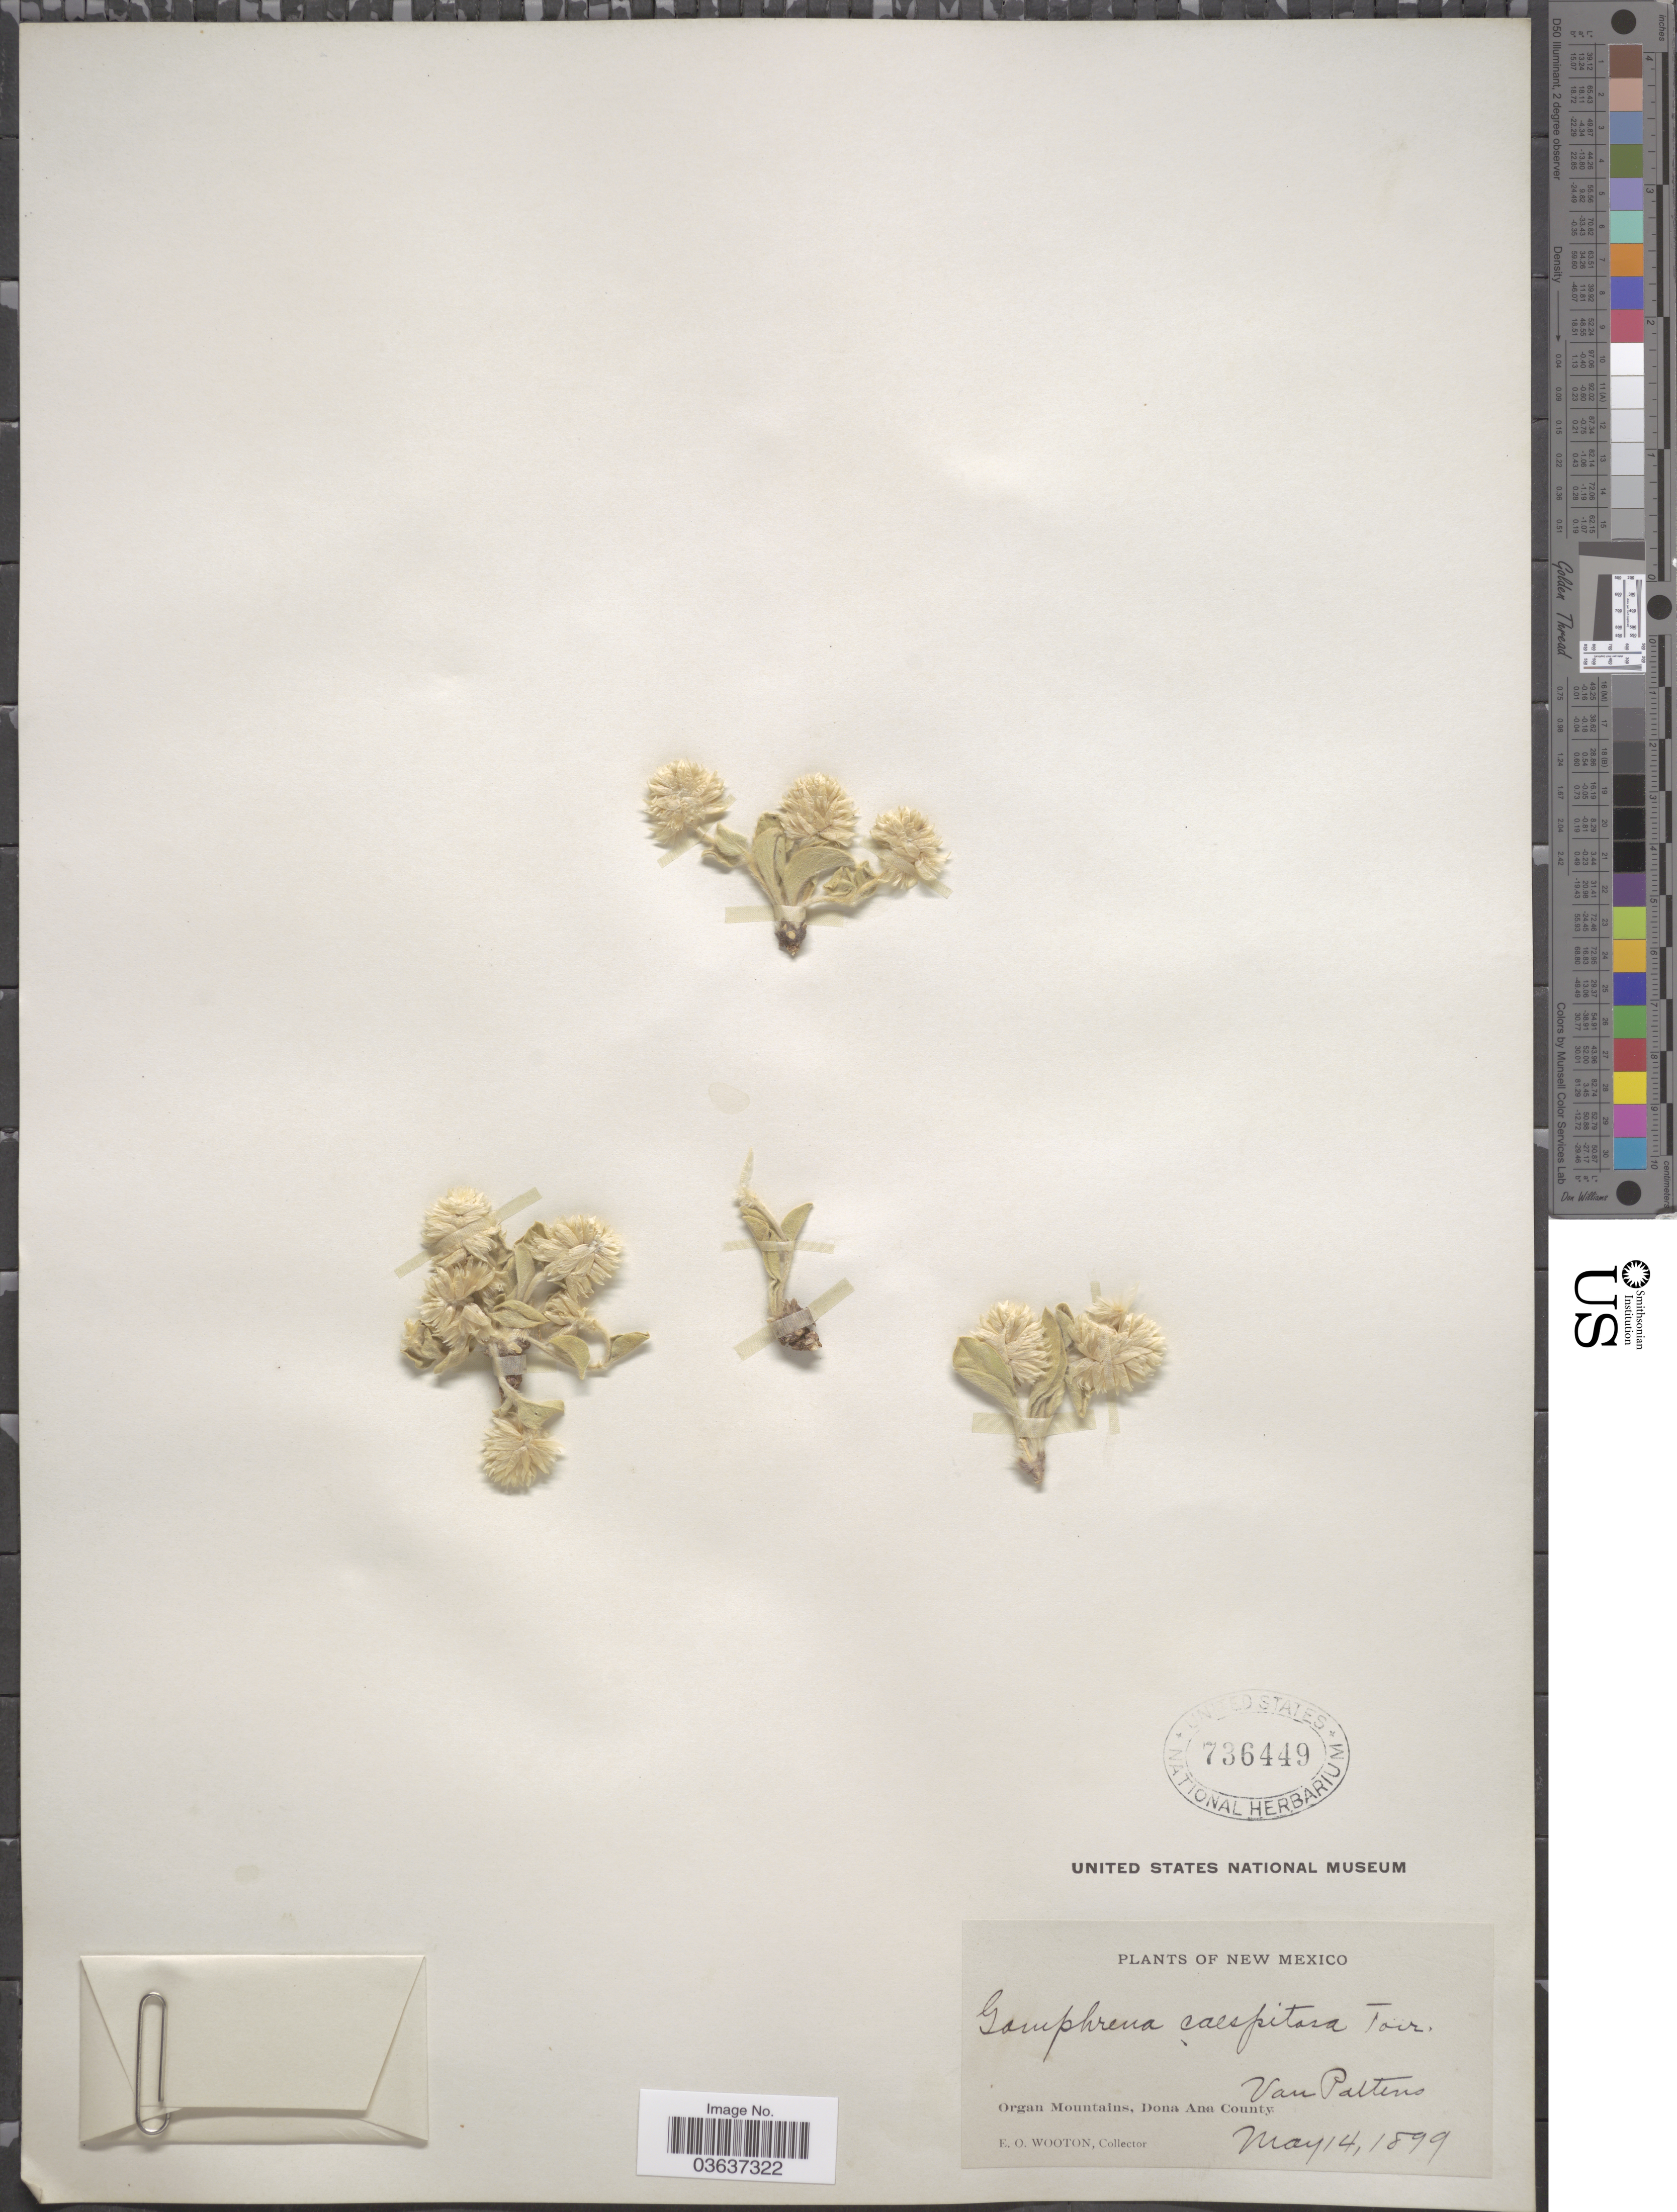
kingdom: Plantae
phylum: Tracheophyta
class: Magnoliopsida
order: Caryophyllales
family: Amaranthaceae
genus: Gomphrena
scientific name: Gomphrena caespitosa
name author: Torr. in Emory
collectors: E. O. Wooton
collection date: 1899-05-14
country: United States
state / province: New Mexico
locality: Organ Mountains, Dona Ana County. Van Pattens.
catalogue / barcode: US 736449